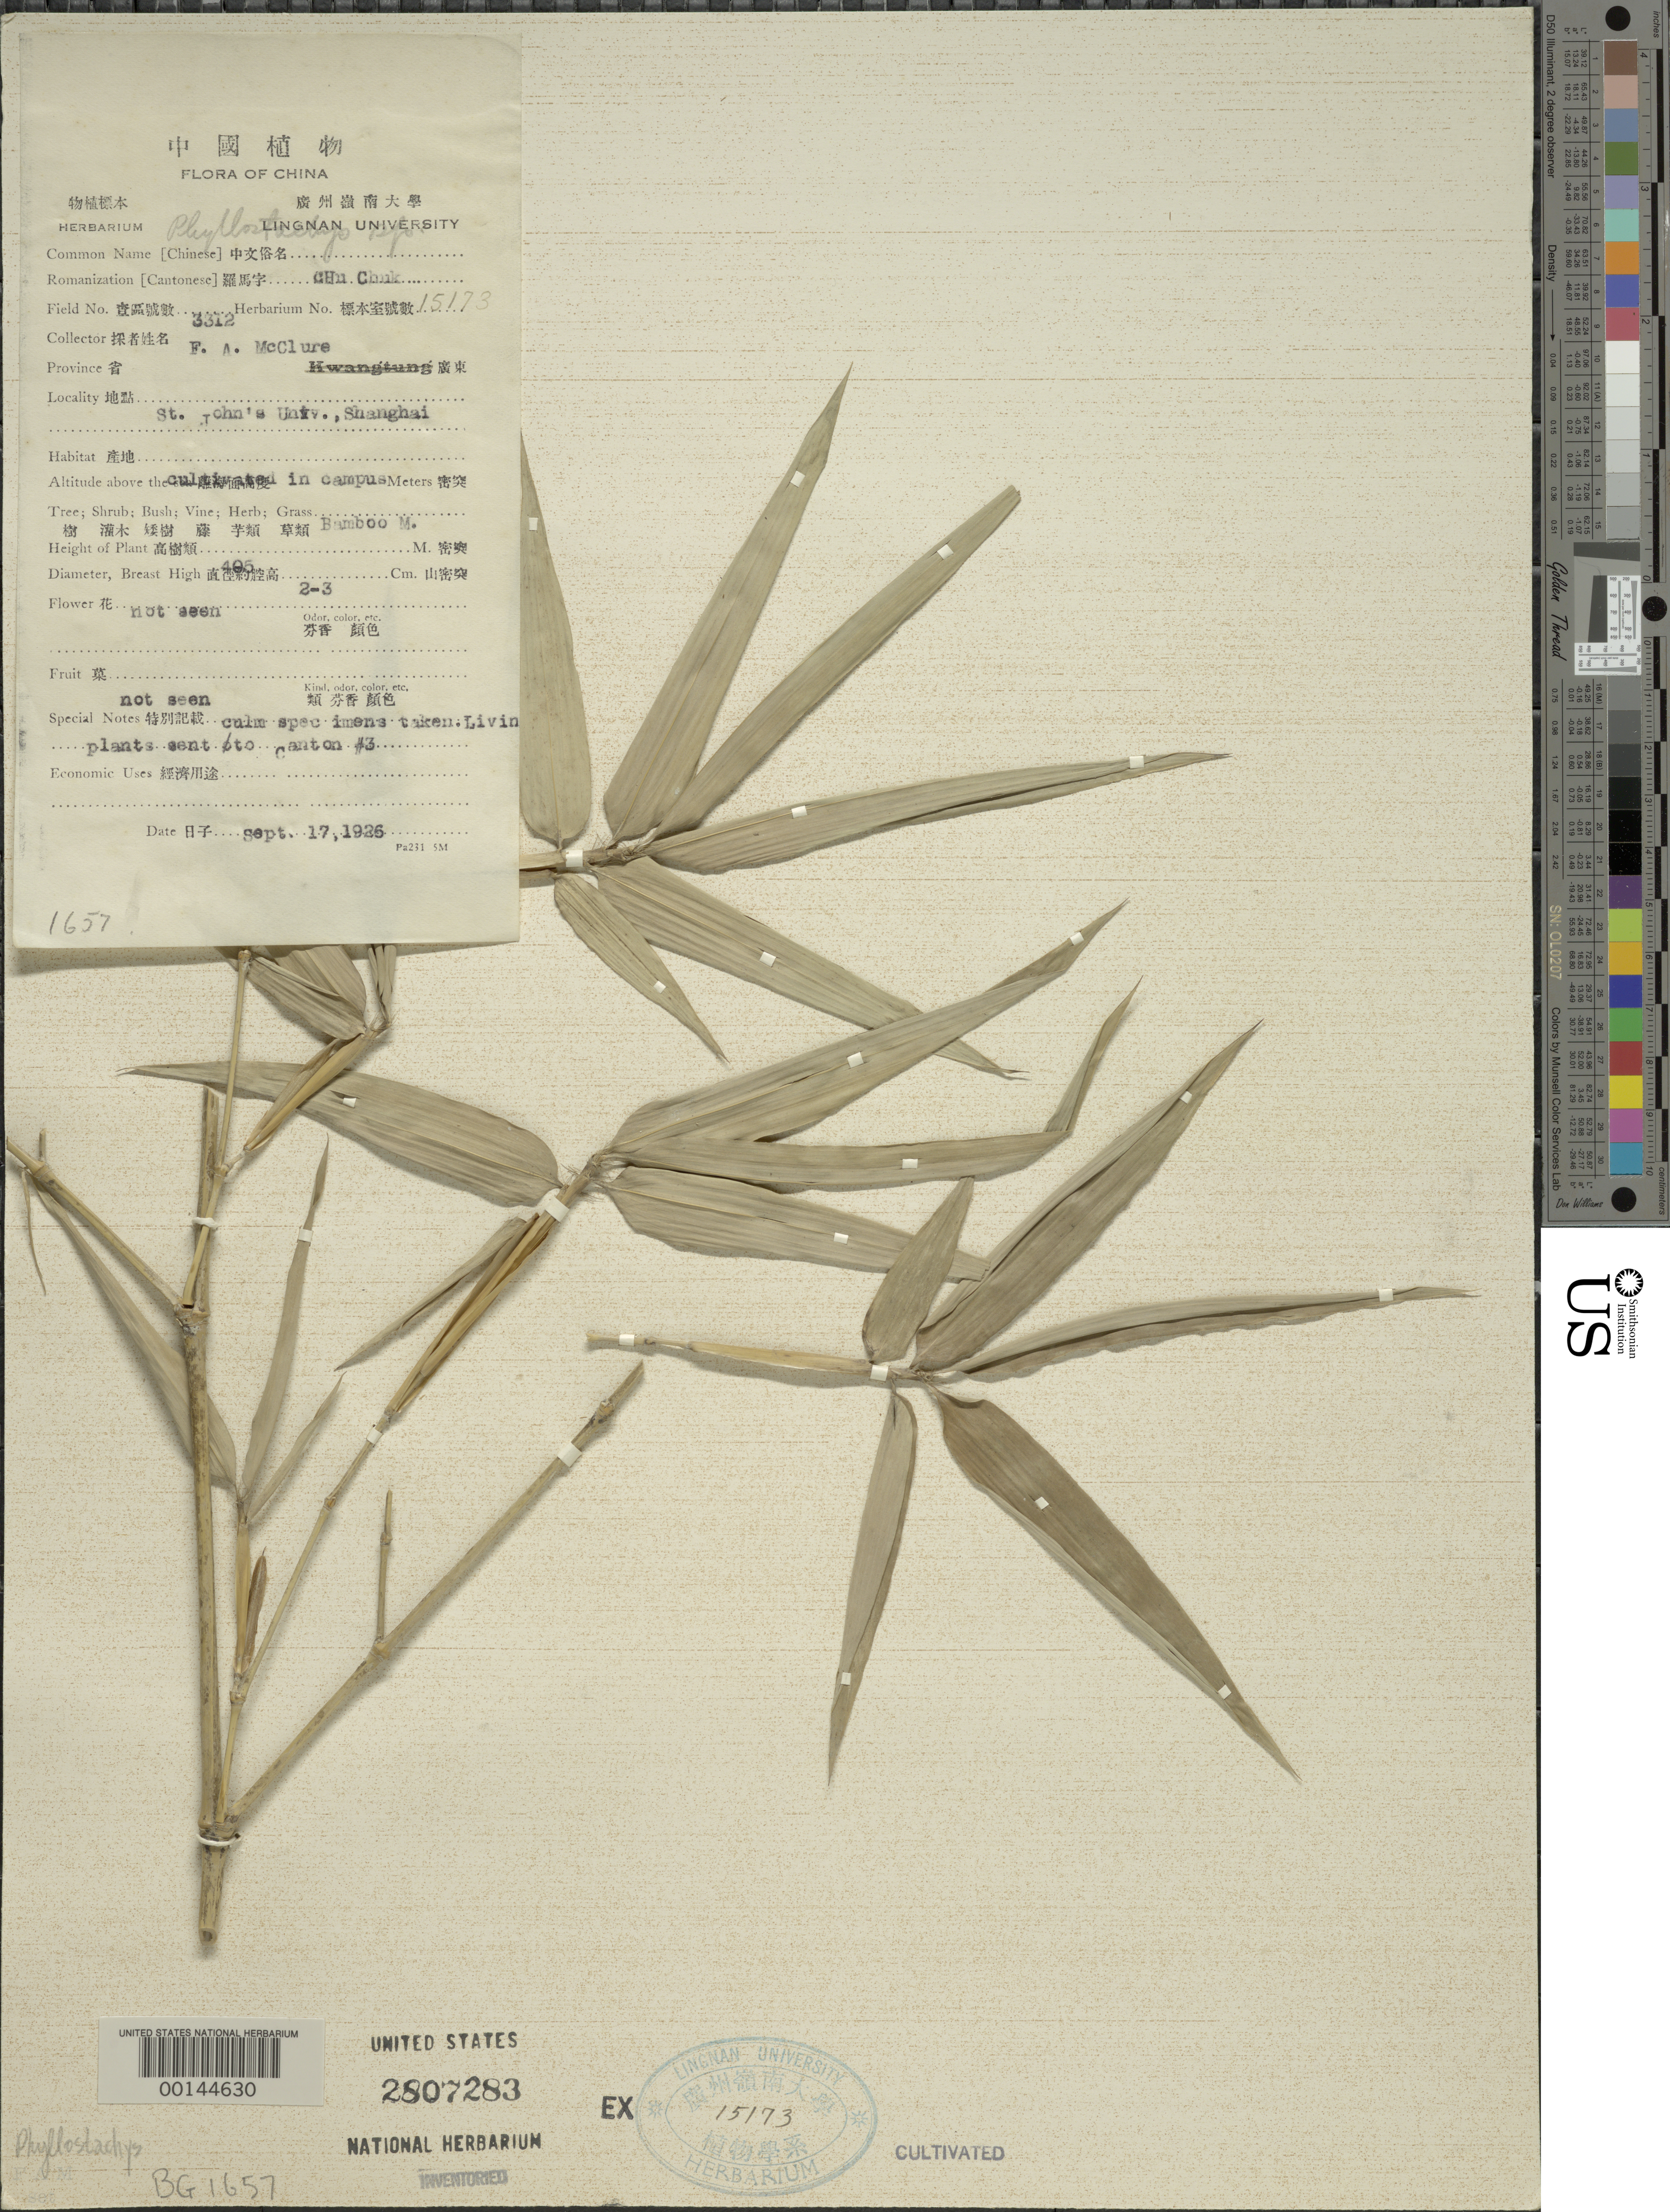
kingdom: Plantae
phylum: Tracheophyta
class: Liliopsida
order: Poales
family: Poaceae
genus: Phyllostachys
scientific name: Phyllostachys sp.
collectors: F. A. McClure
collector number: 3372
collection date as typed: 17 Sep 1926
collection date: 1926-09-17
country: China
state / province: Jiangsu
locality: St. john's univ.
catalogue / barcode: US 2807283